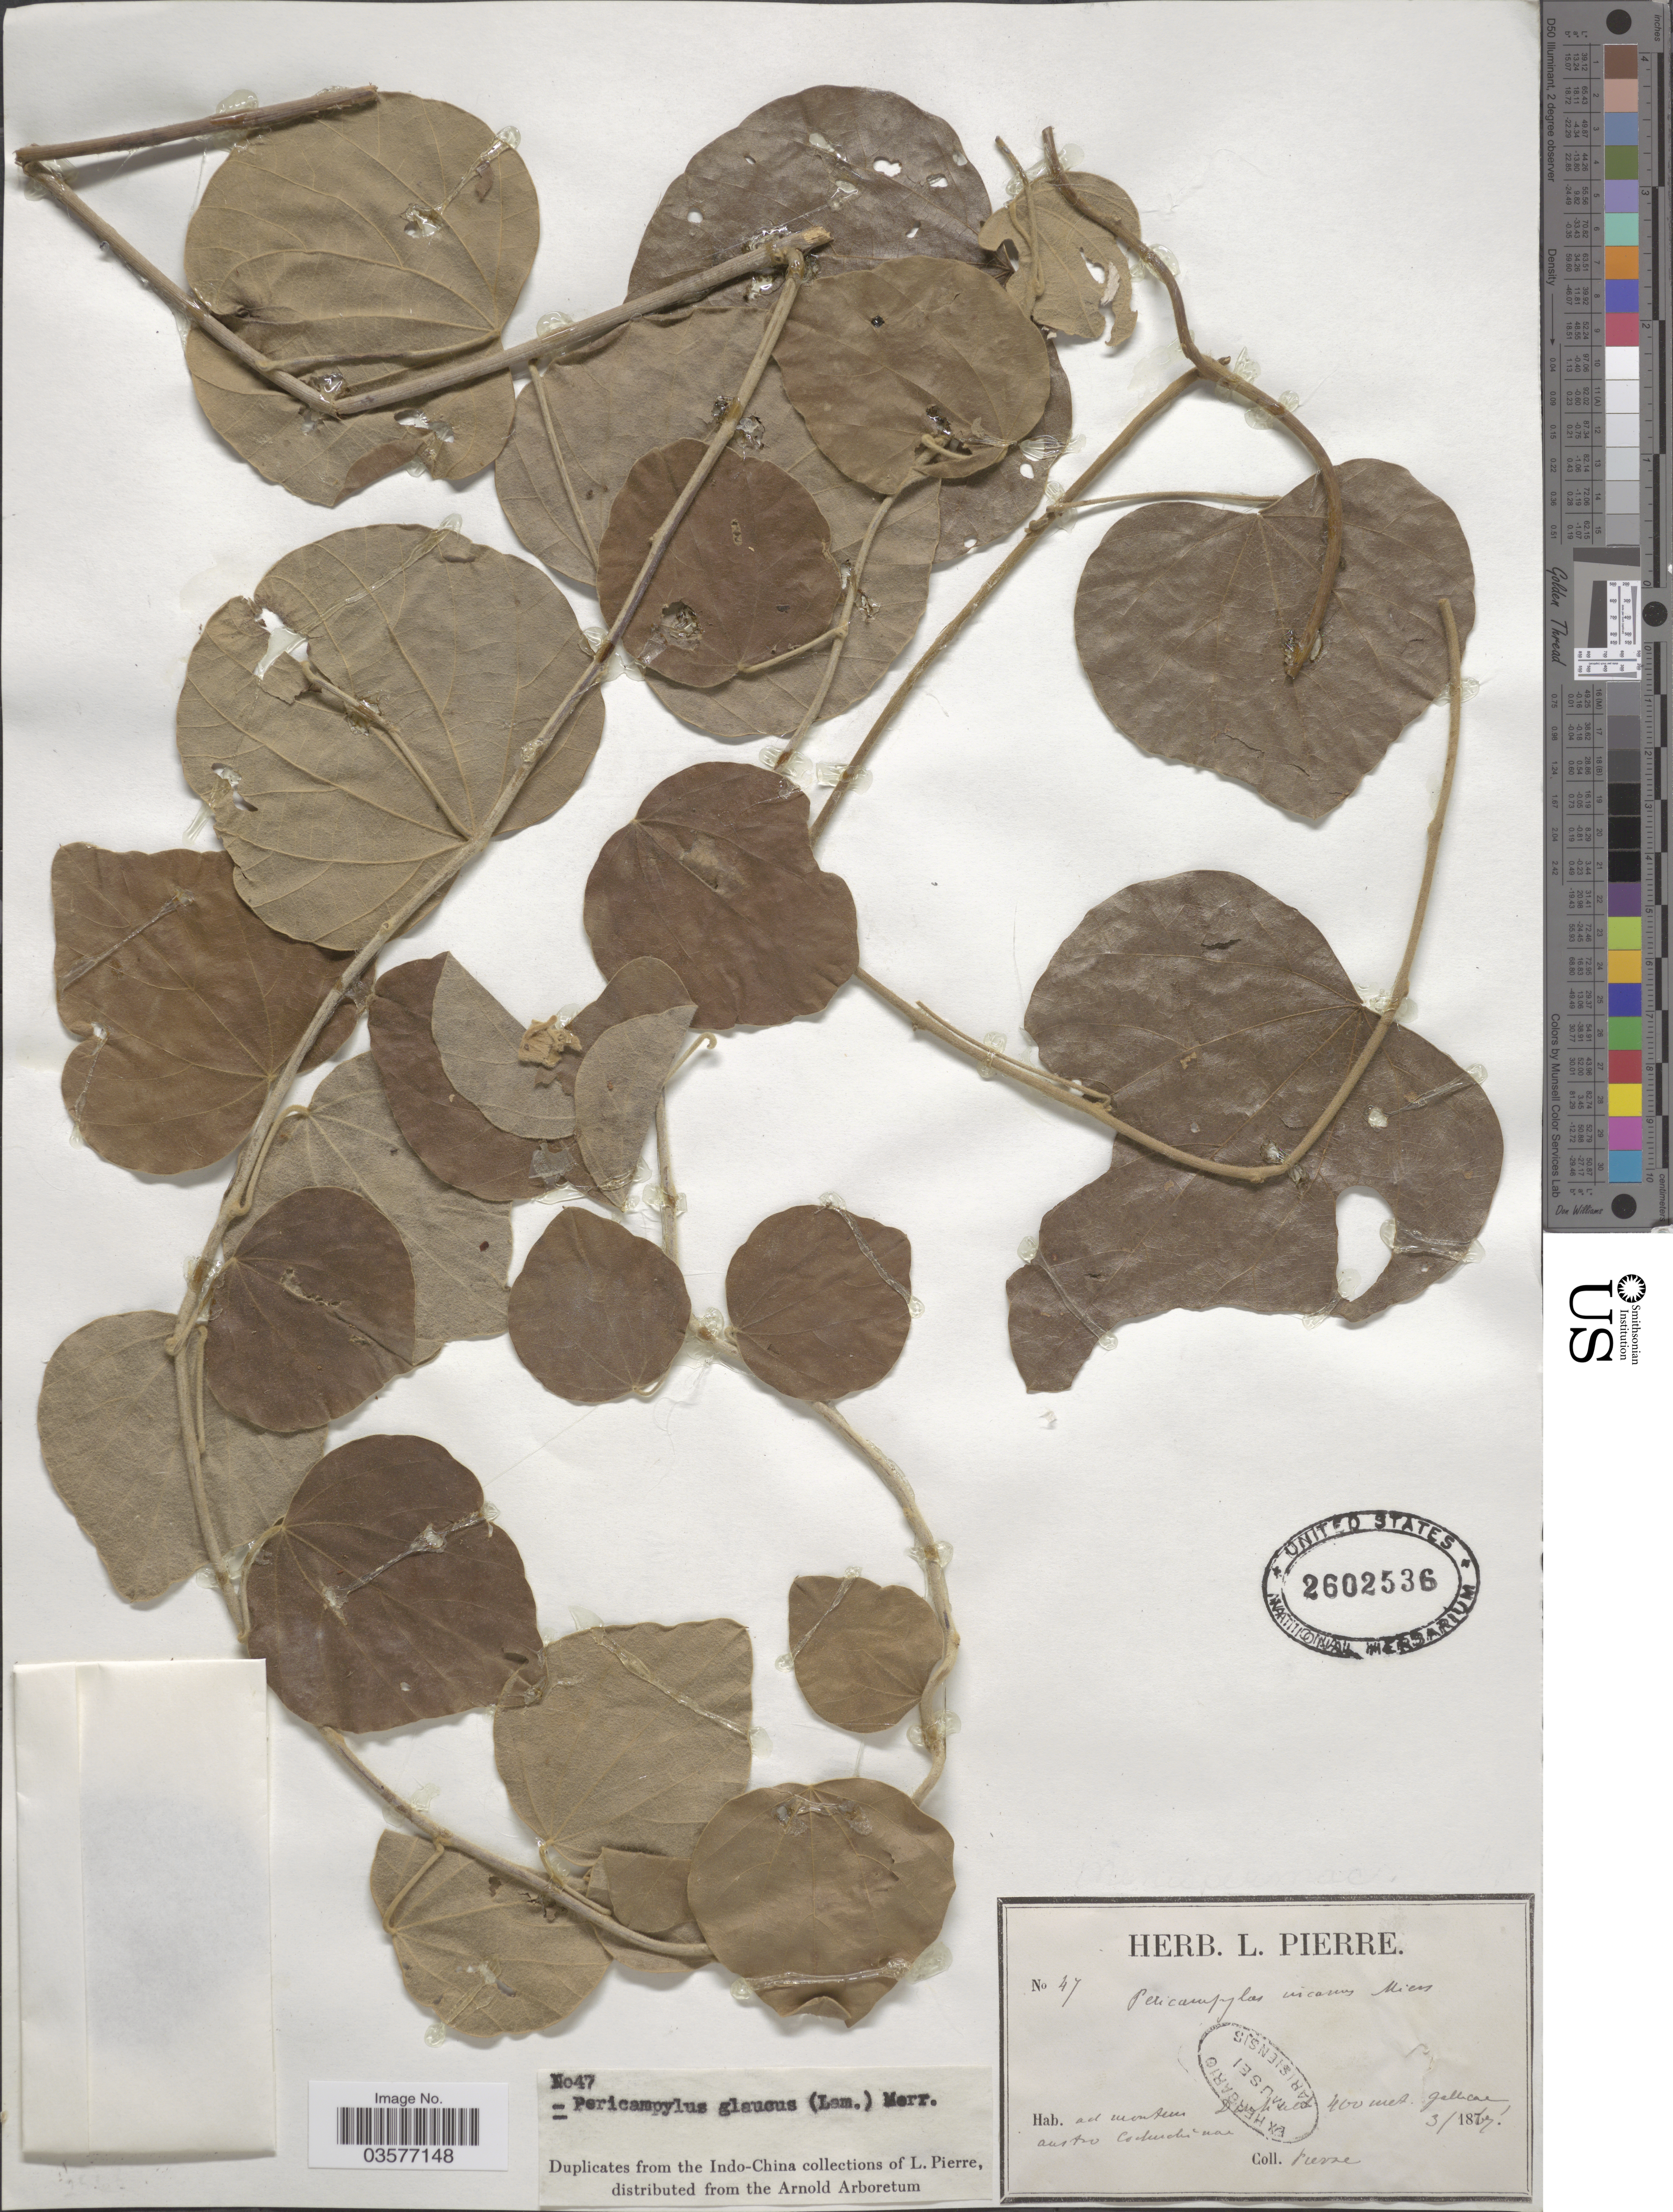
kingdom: Plantae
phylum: Tracheophyta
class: Magnoliopsida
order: Ranunculales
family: Menispermaceae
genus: Pericampylus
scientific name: Pericampylus glaucus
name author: (Lam.) Merr.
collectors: L. Pierre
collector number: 47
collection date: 1864-03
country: Vietnam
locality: Ad montem Dinh, gallicae austro Cochinchinae [At Dinh mountain, south French Cochinchina]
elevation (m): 400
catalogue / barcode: US 2602536